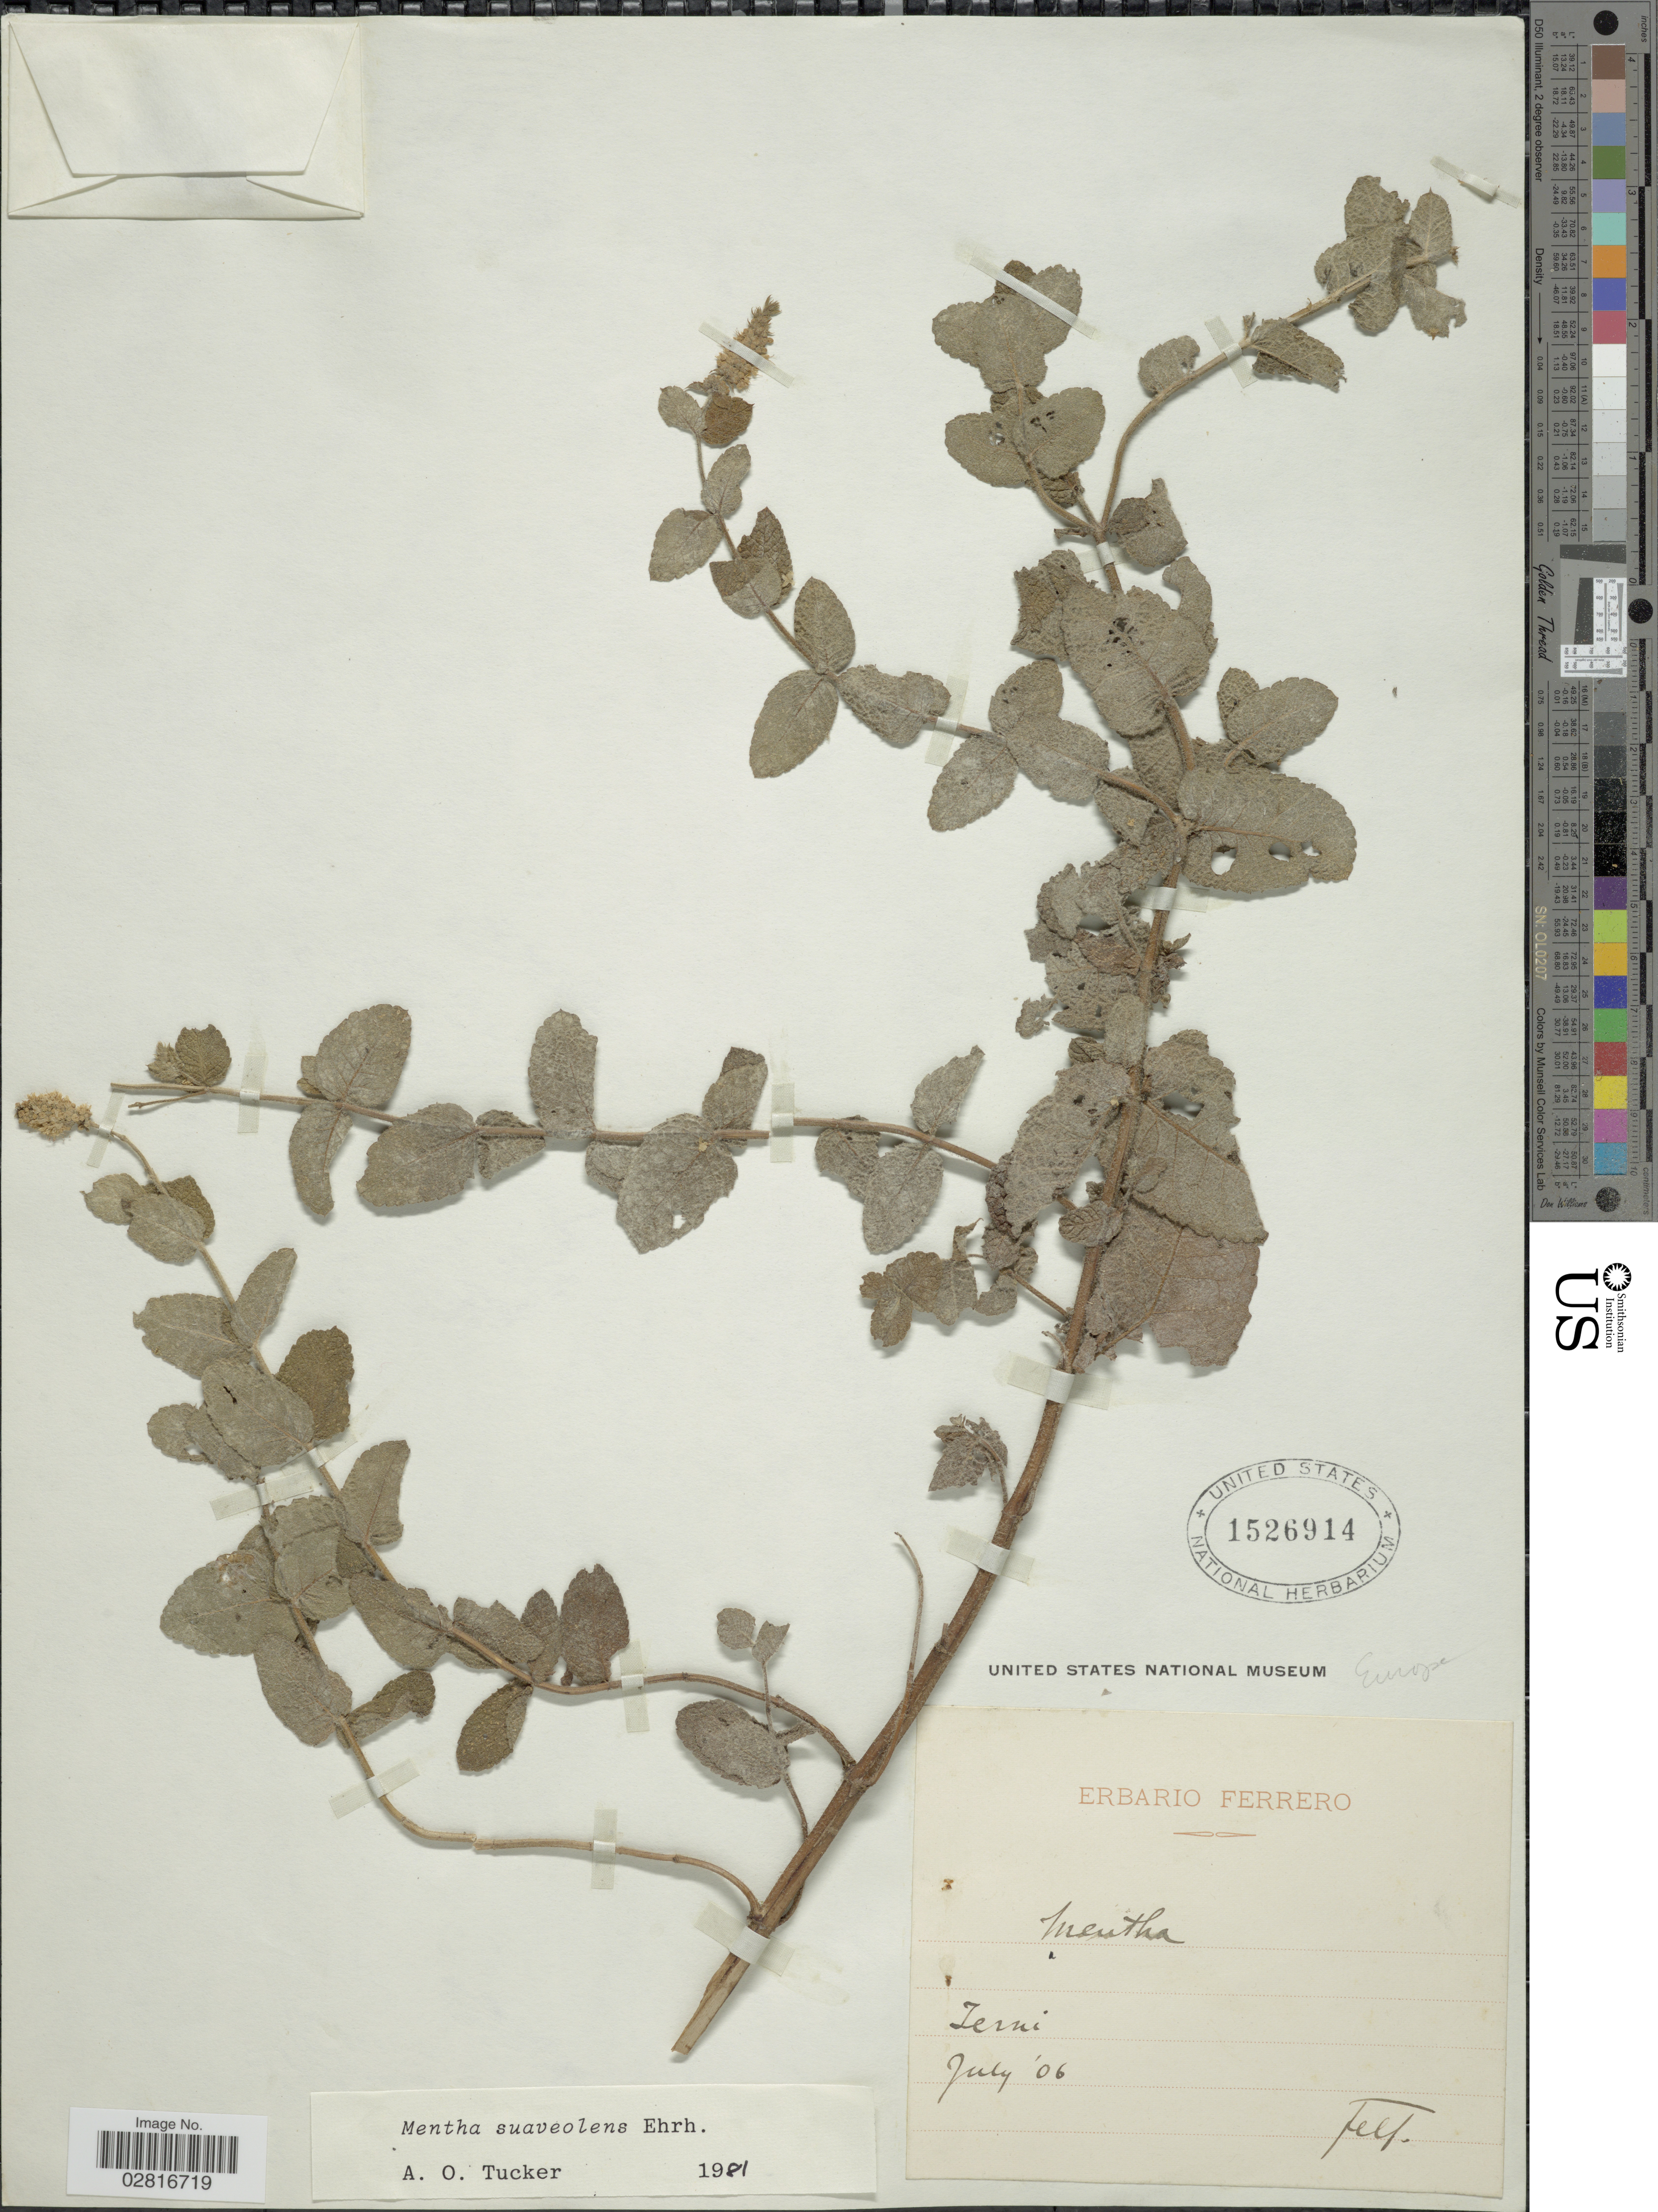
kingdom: Plantae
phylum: Tracheophyta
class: Magnoliopsida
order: Lamiales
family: Lamiaceae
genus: Mentha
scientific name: Mentha suaveolens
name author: Ehrh.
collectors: F. Ferrero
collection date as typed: Transcribed d/m/y: /7/6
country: Italy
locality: Terni. Europe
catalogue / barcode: US 1526914